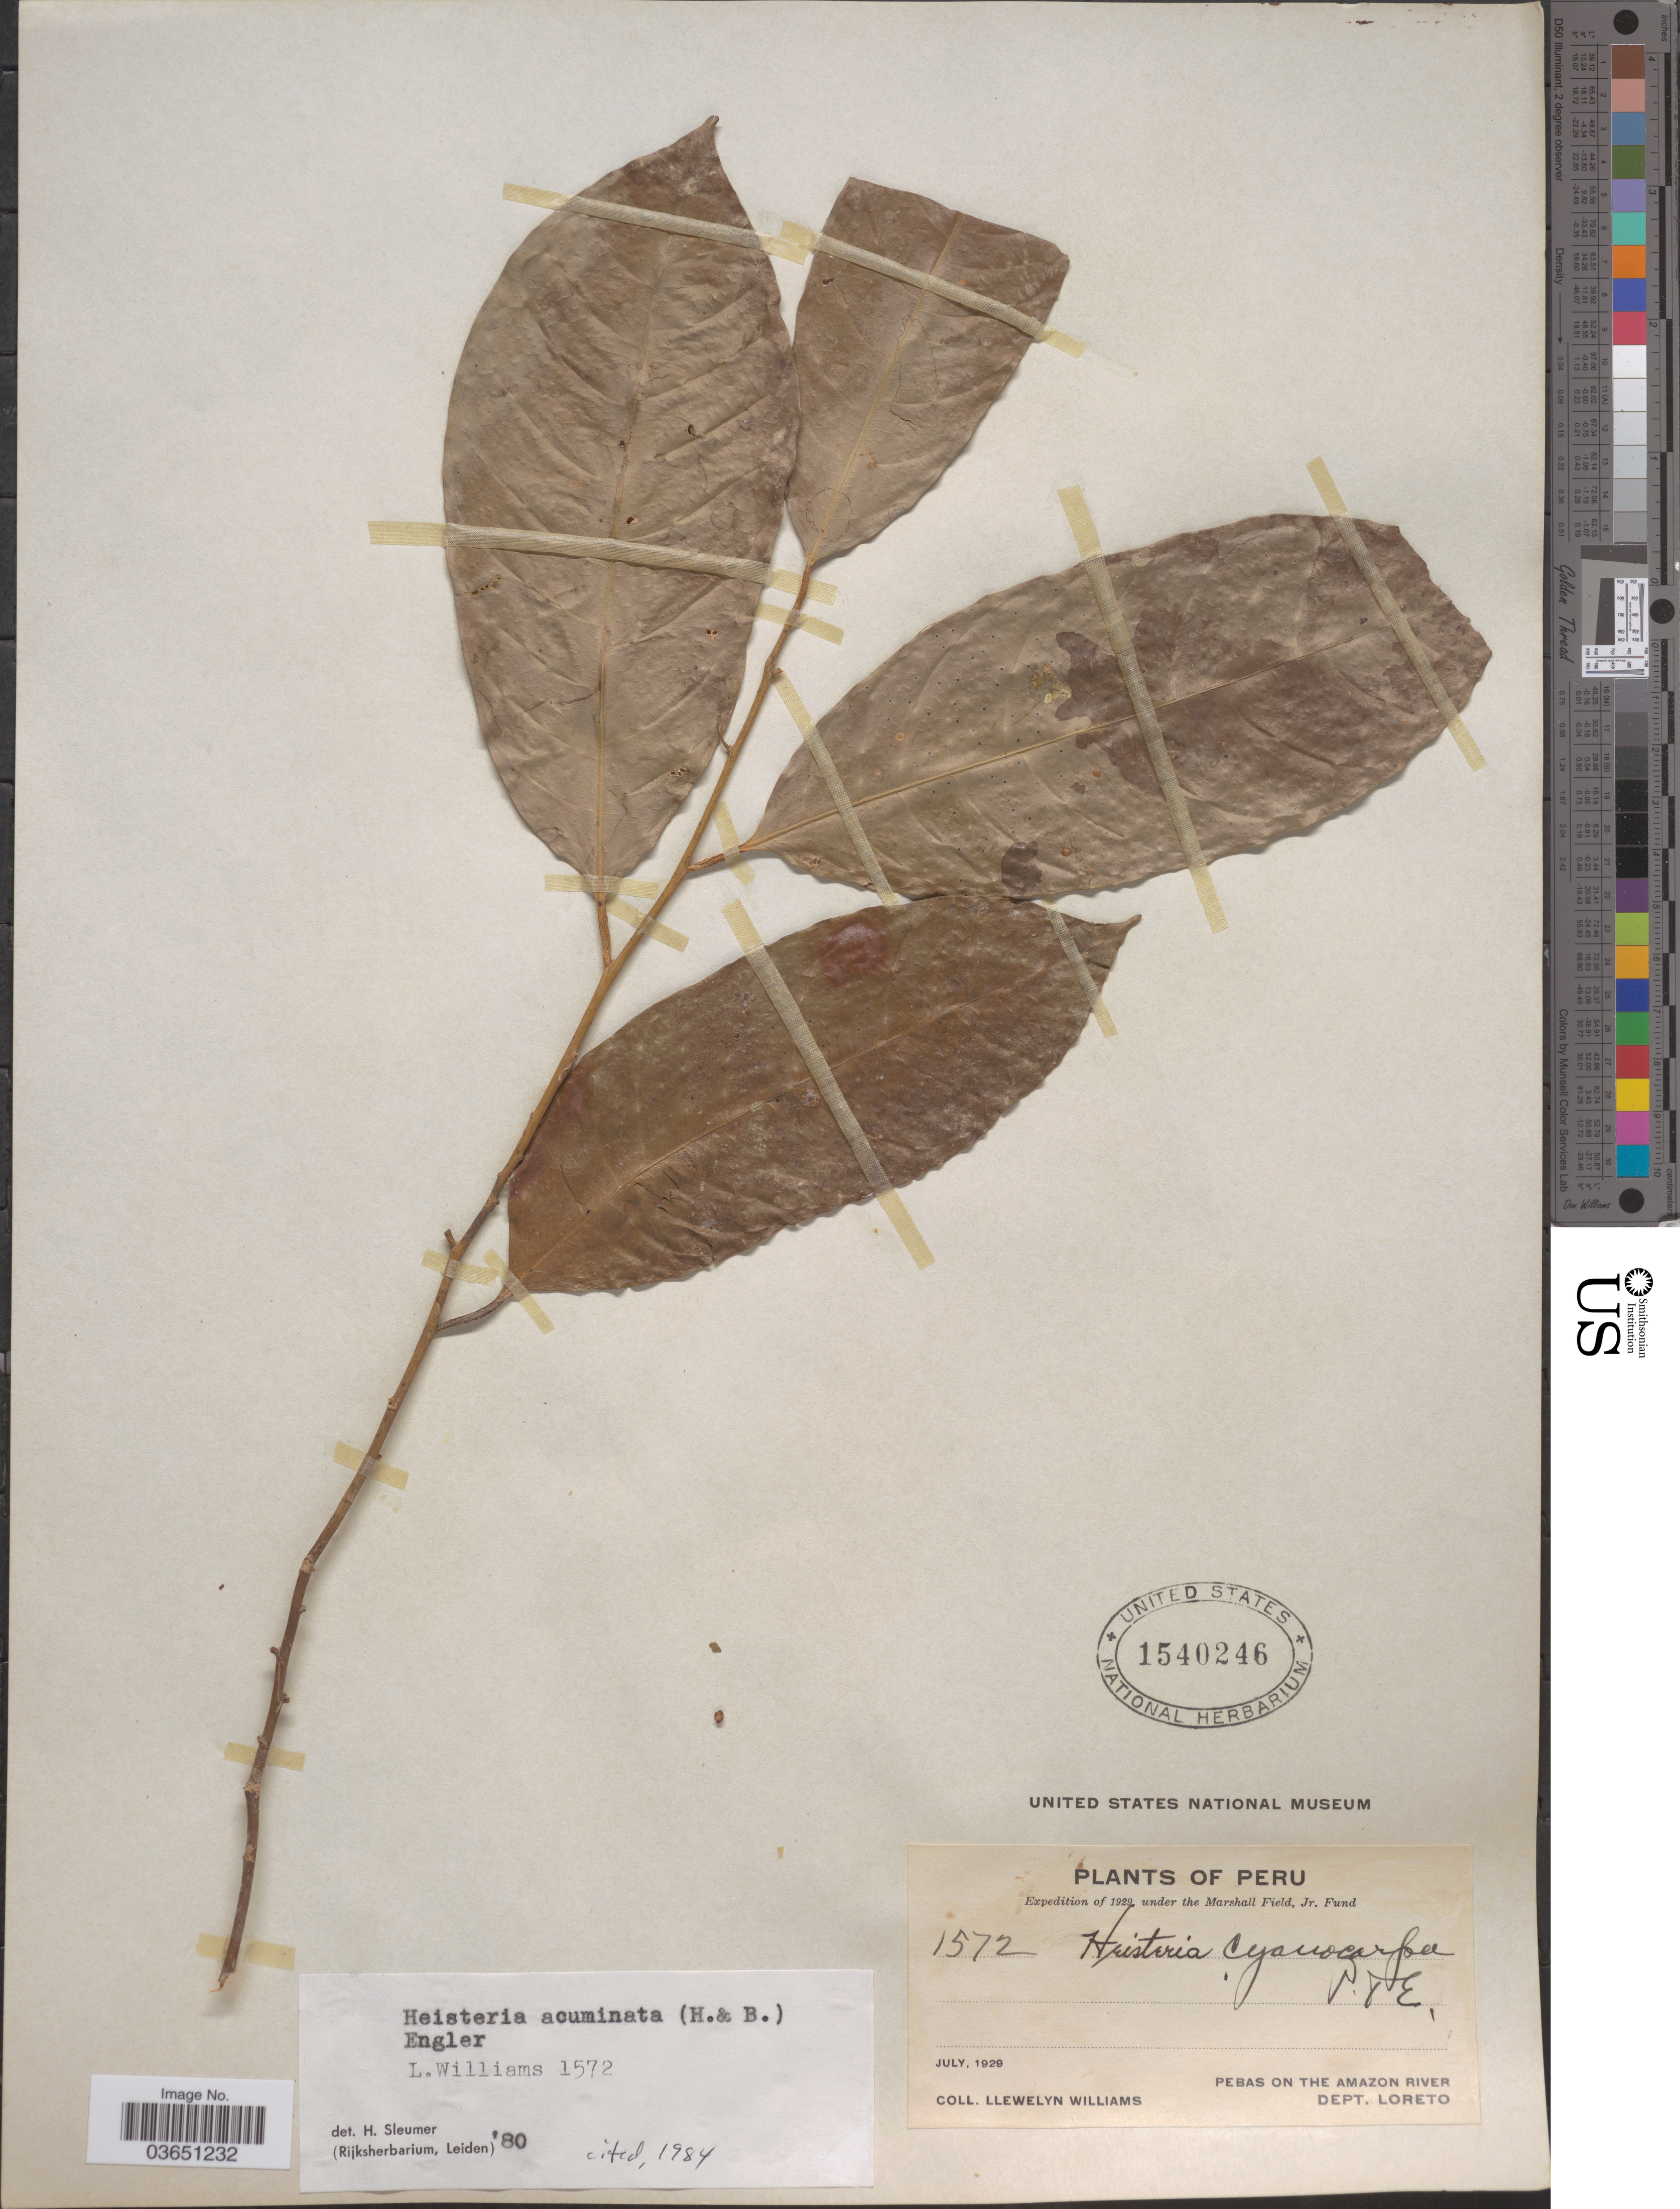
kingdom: Plantae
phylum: Tracheophyta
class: Magnoliopsida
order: Santalales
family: Erythropalaceae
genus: Heisteria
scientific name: Heisteria acuminata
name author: (Humb. & Bonpl.) Engl.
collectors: Ll. Williams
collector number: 1572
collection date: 1929-07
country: Peru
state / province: Loreto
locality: Pebas on the Amazon River Dept. Loreto.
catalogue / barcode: US 1540246